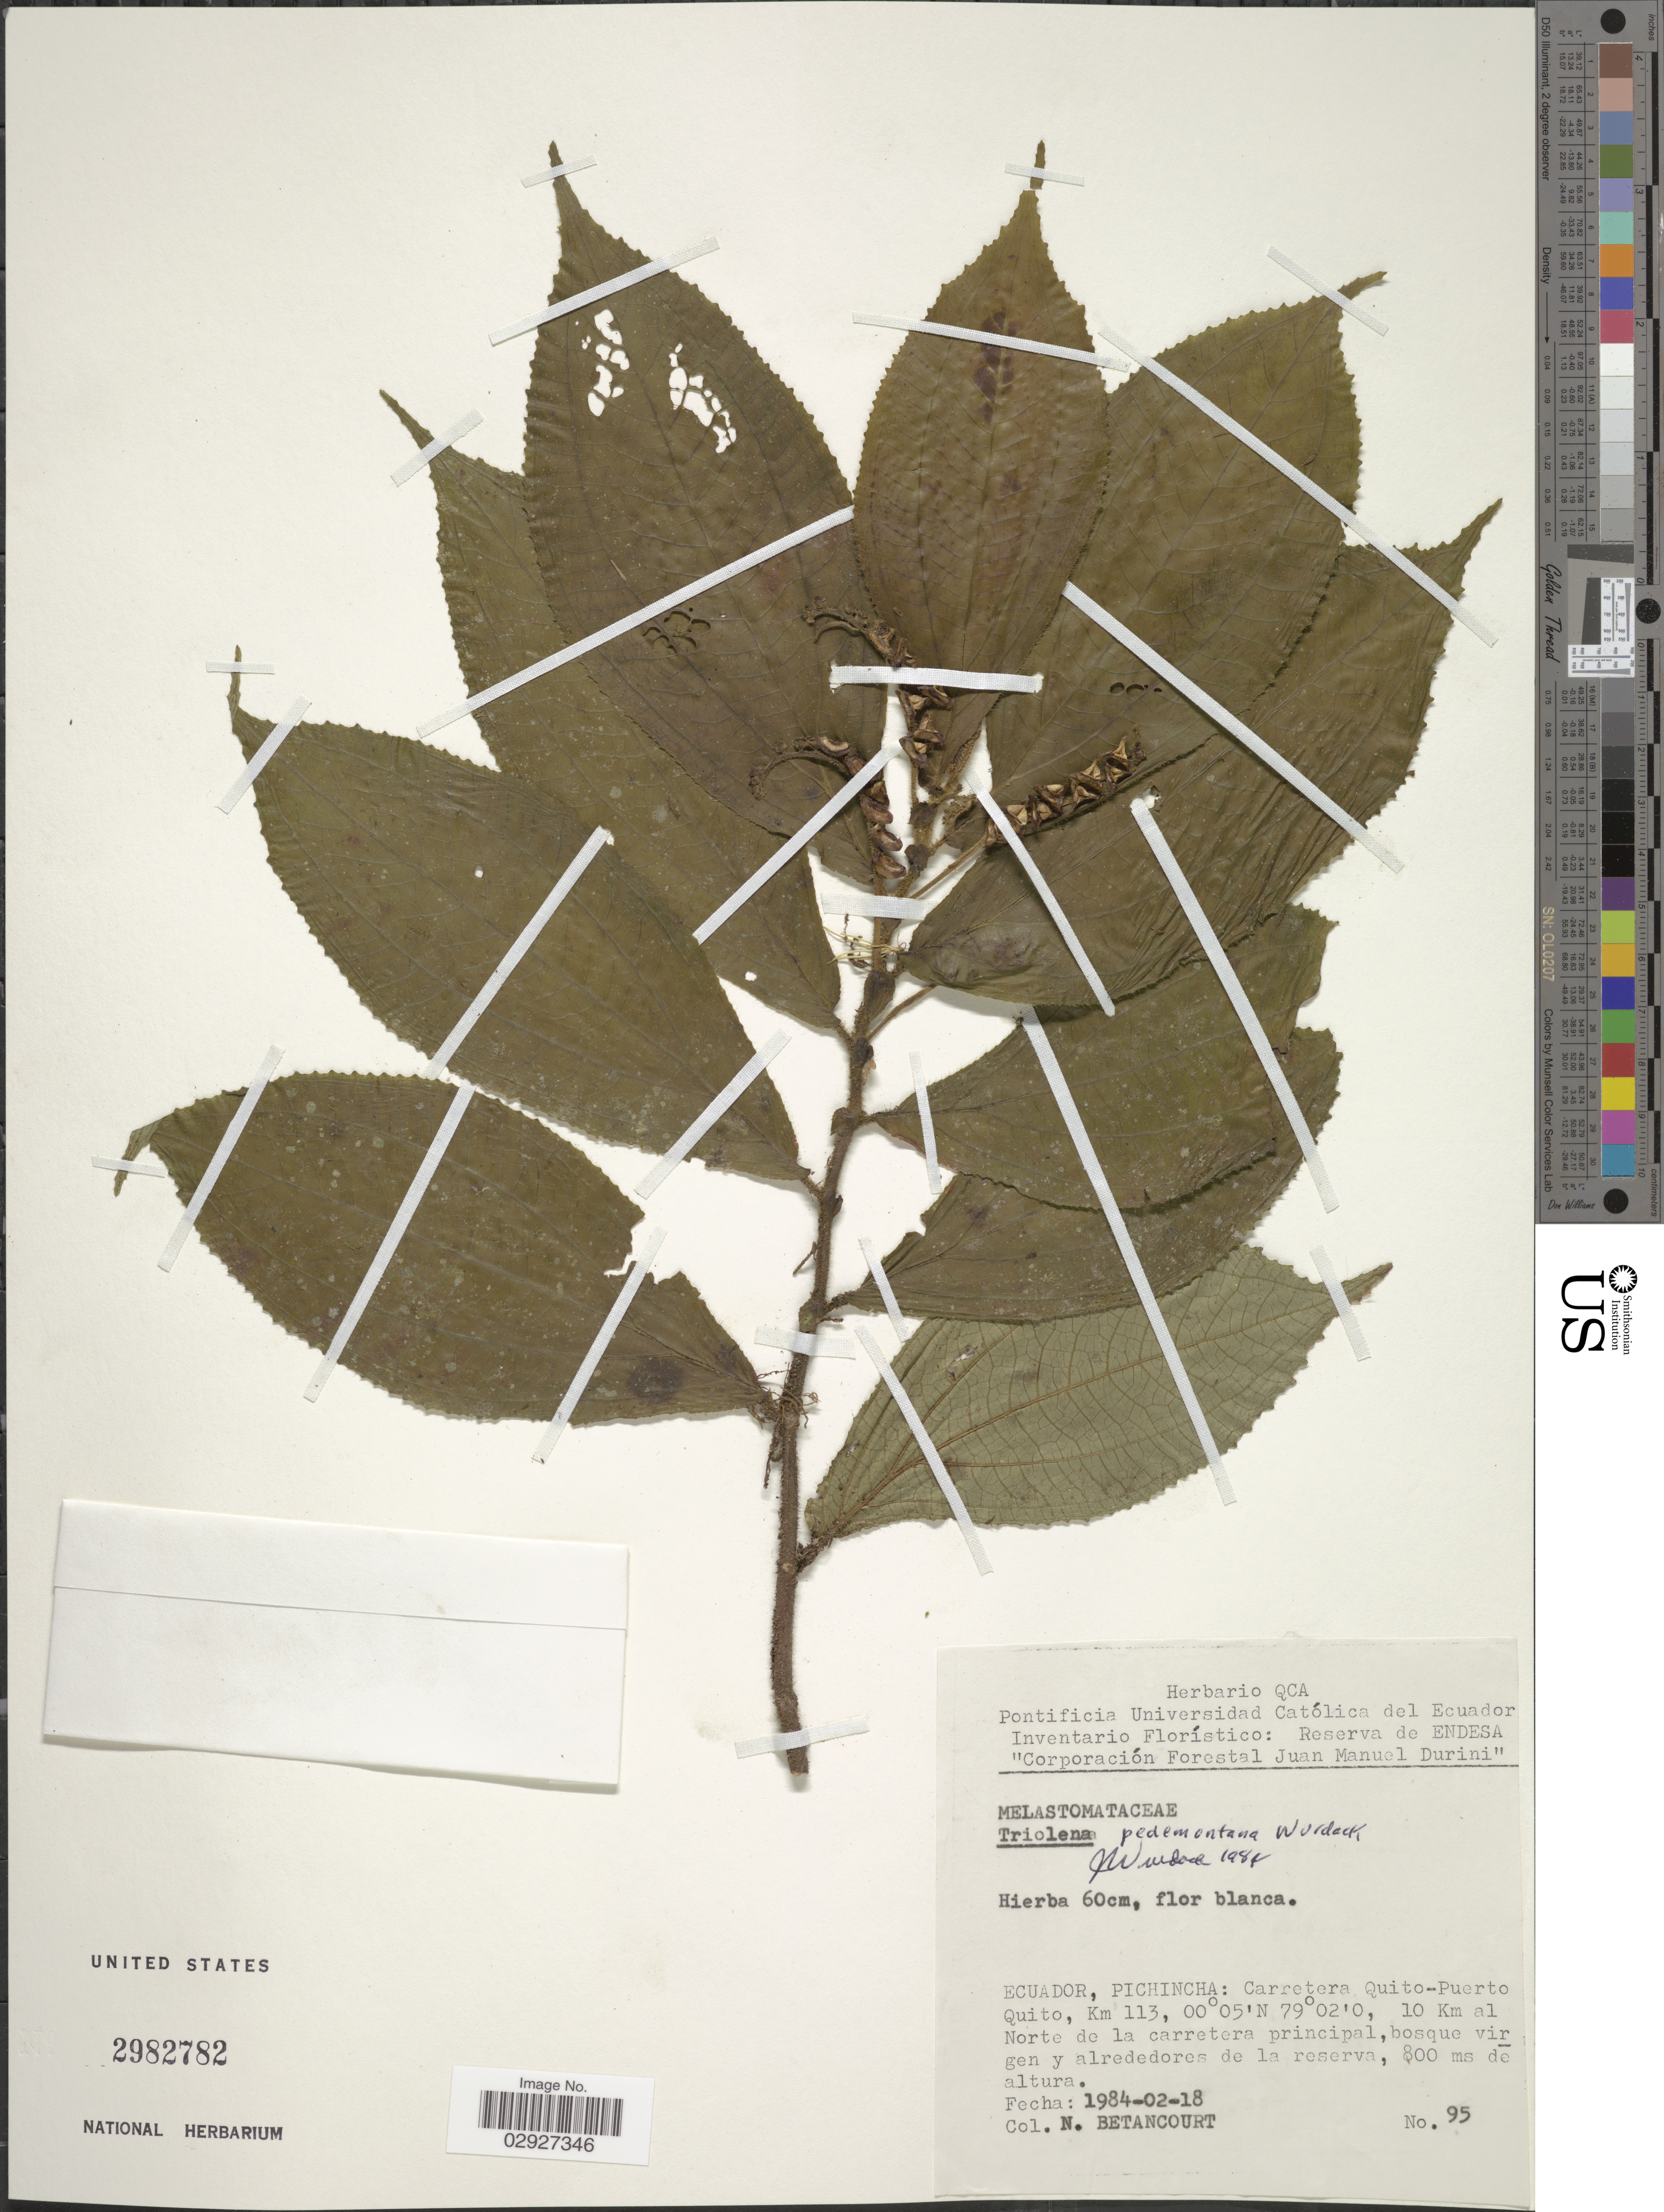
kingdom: Plantae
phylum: Tracheophyta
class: Magnoliopsida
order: Myrtales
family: Melastomataceae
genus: Triolena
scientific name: Triolena pedemontana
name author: Wurdack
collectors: N. Betancourt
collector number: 95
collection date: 1984-02-18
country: Ecuador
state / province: Pichincha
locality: Pichincha: Carretera Quito-Puerto Quito, Km 113, 10 Km al Norte de la carretera principal.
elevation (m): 800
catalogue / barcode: US 2982782